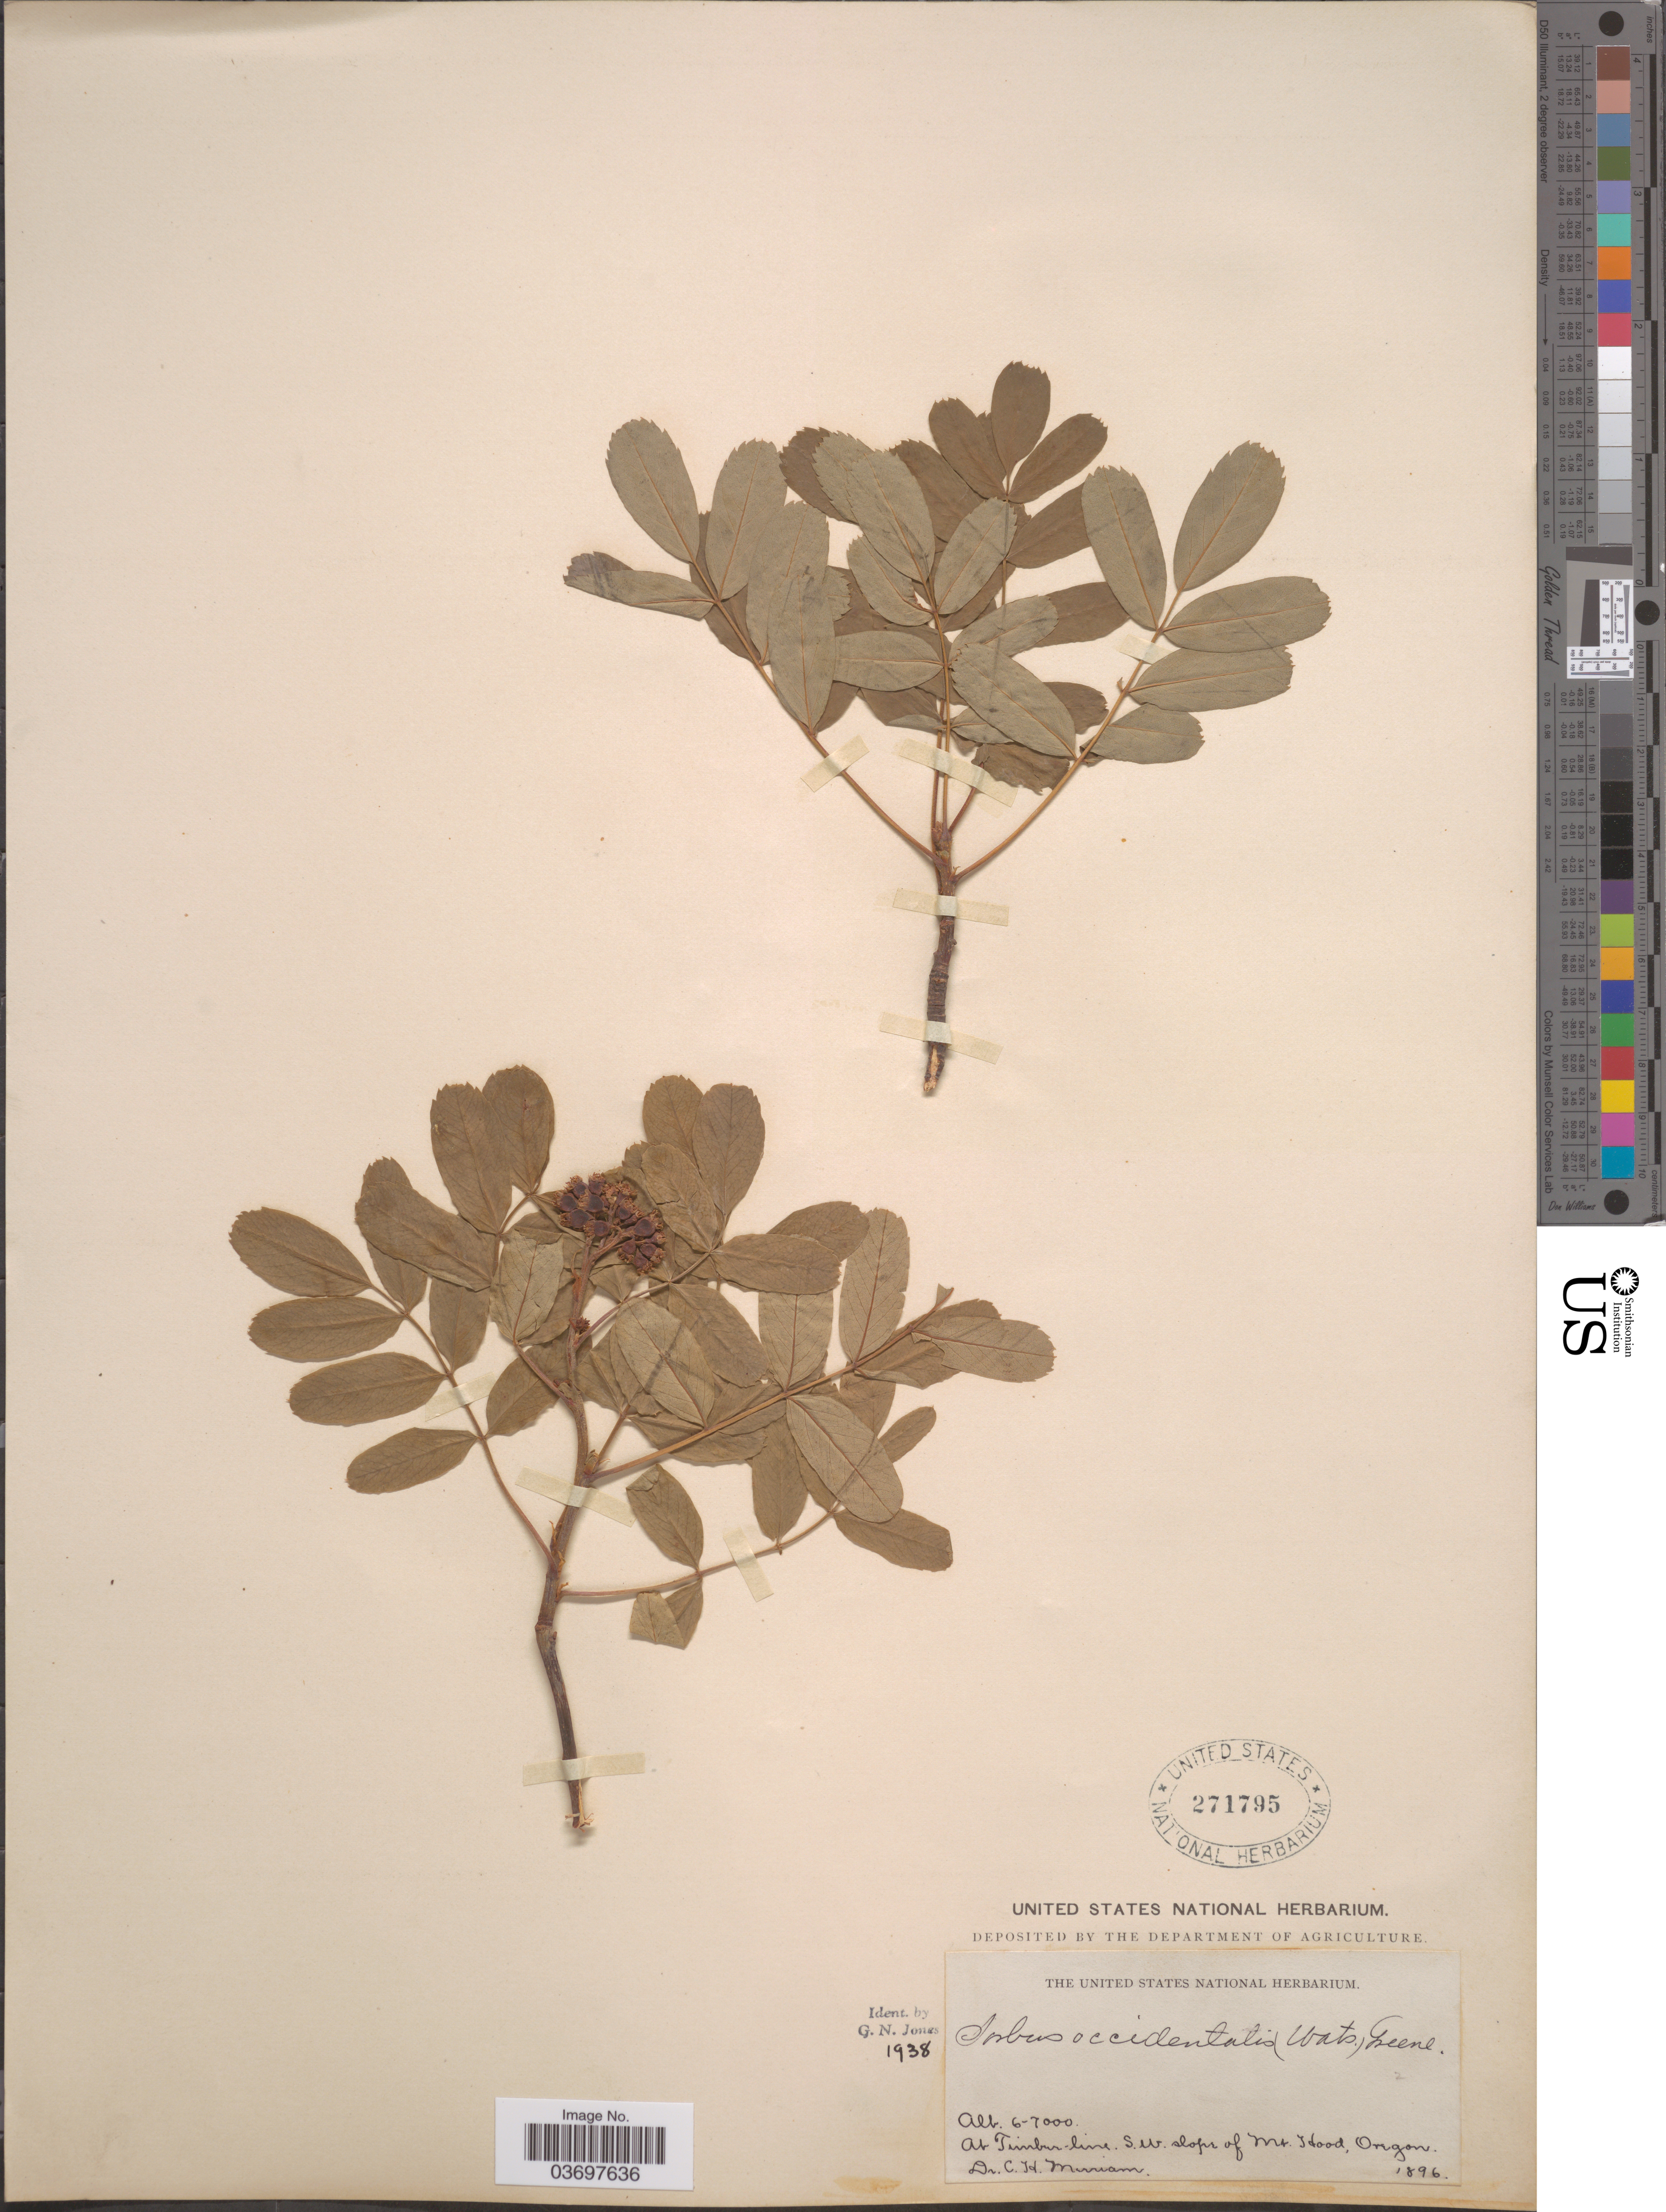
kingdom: Plantae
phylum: Tracheophyta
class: Magnoliopsida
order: Rosales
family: Rosaceae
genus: Sorbus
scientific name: Sorbus pumila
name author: Raf.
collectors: C. Merriam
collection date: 1896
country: United States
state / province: Oregon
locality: At Timber-line, S.W. slope of Mt. Hood.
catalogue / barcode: US 271795